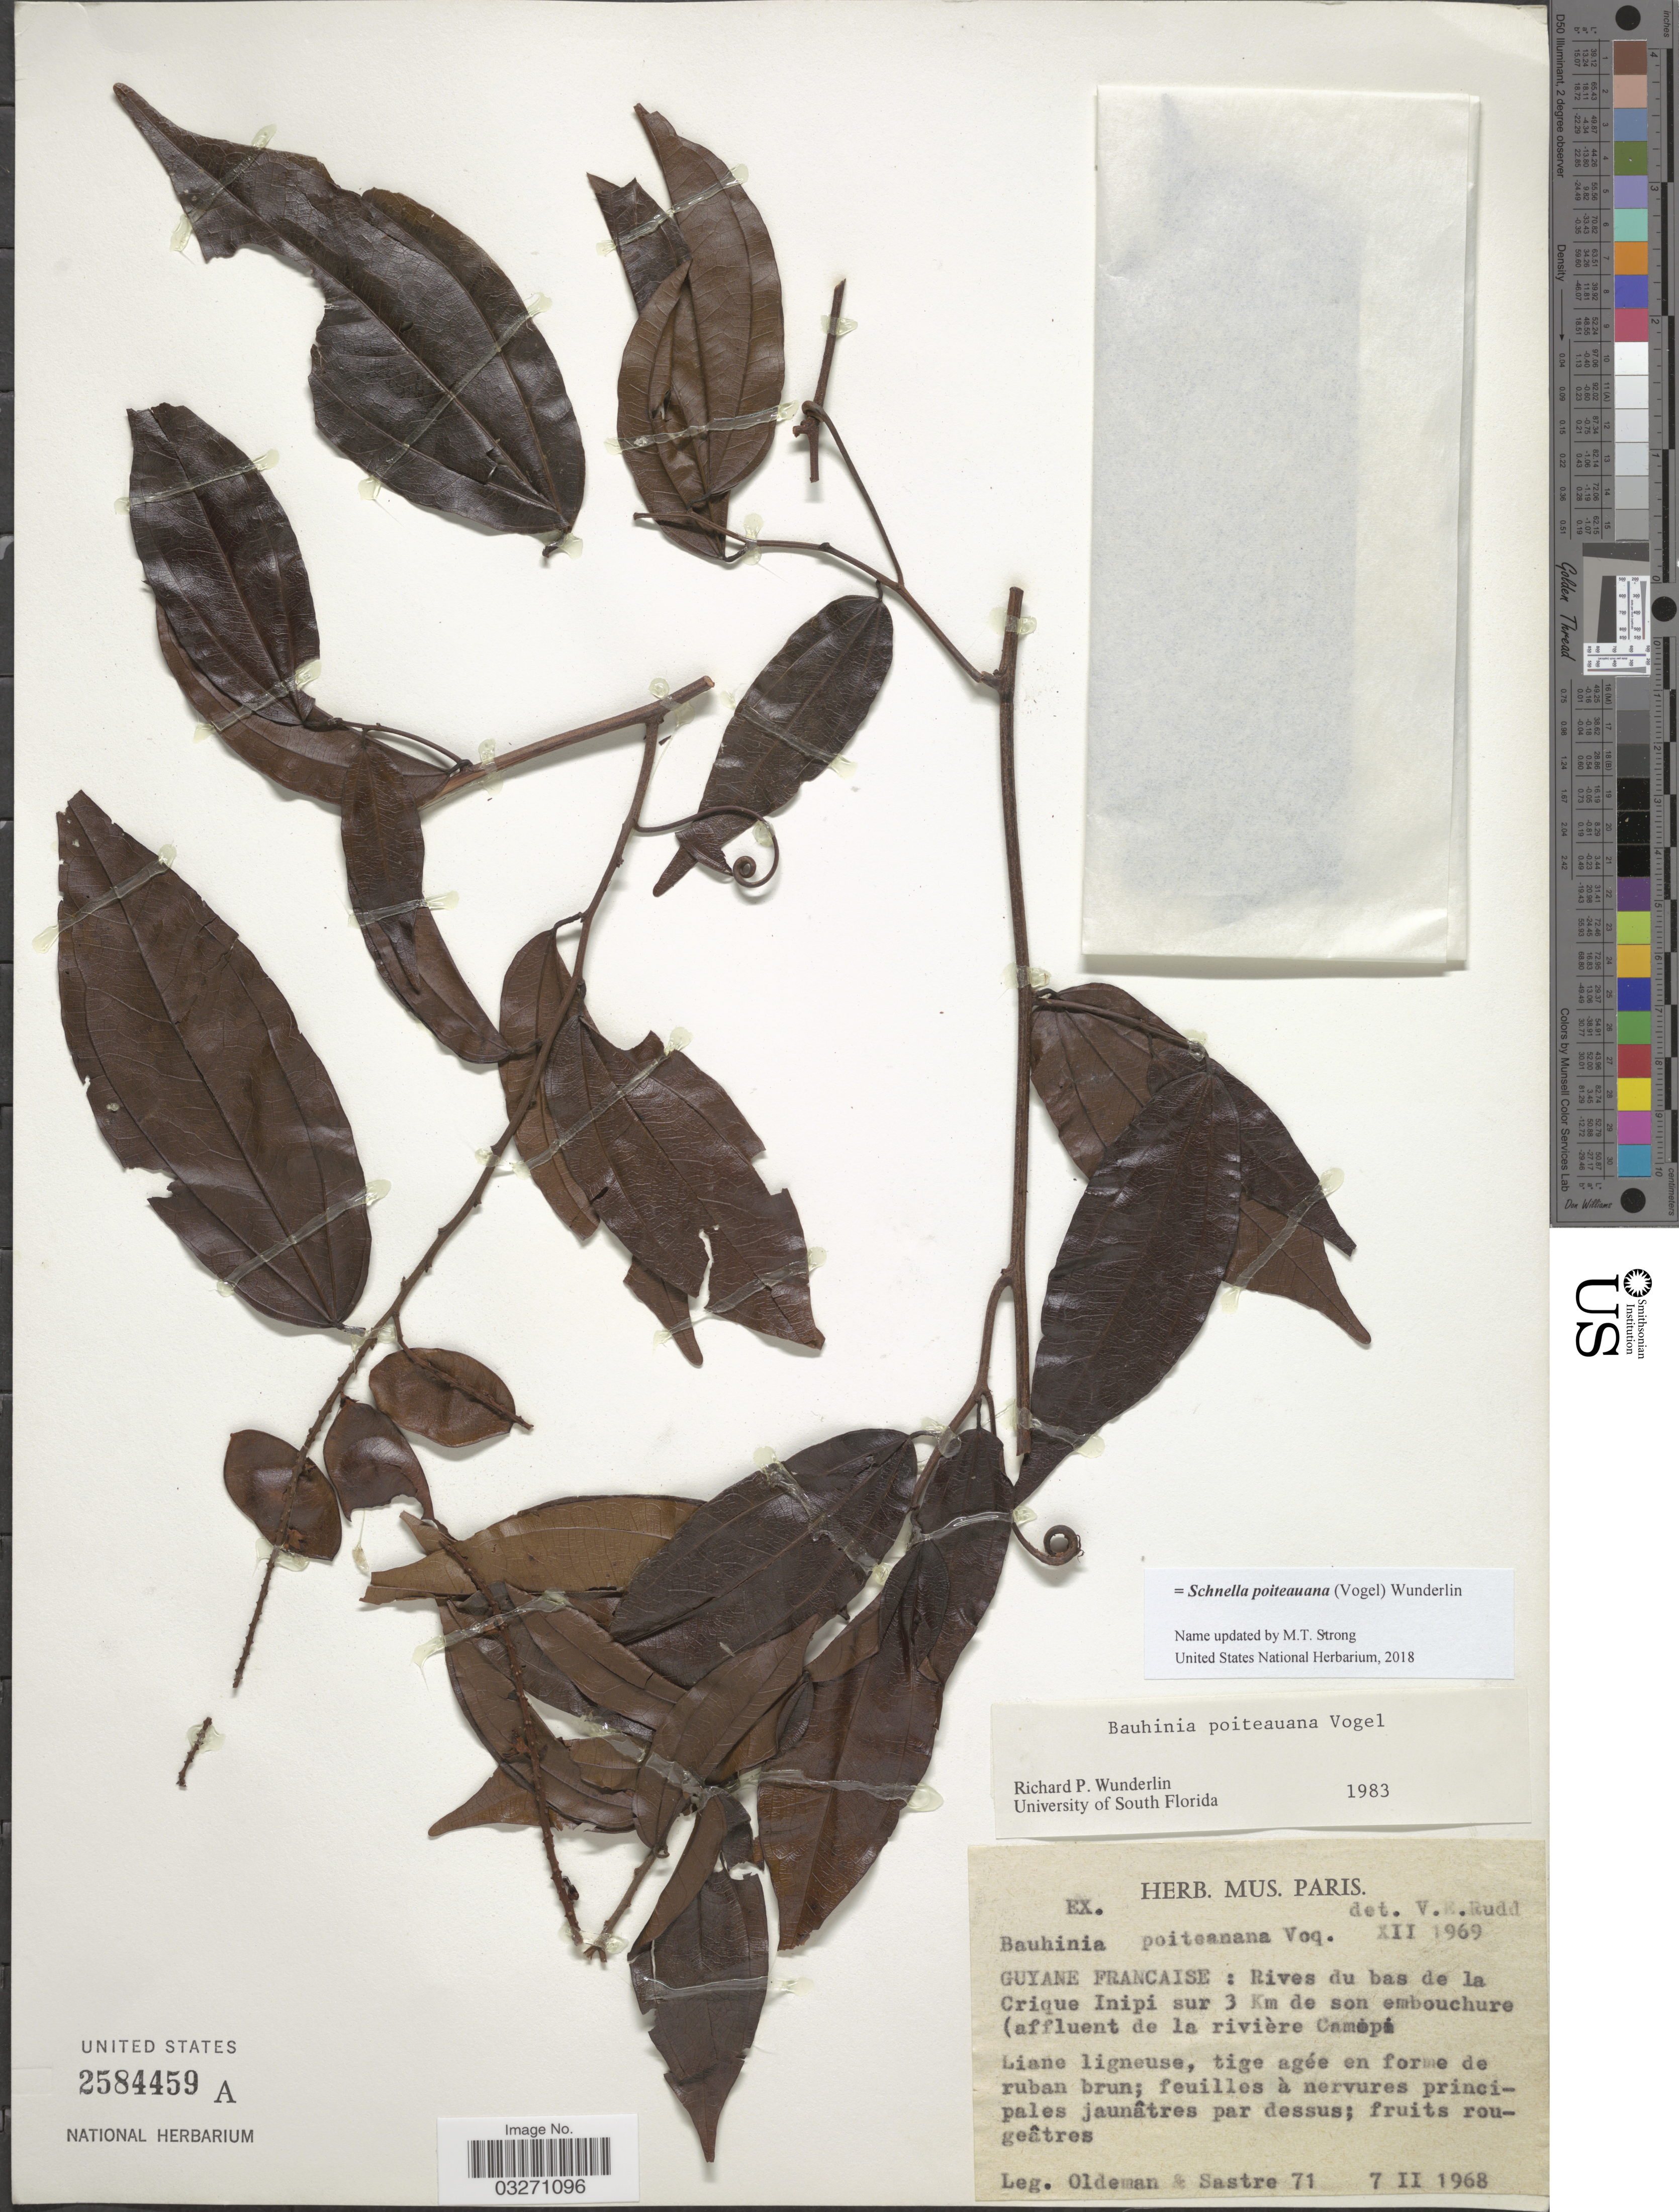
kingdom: Plantae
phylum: Tracheophyta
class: Magnoliopsida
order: Fabales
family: Fabaceae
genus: Schnella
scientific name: Schnella poiteauana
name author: (Vogel) Wunderlin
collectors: -- Oldeman & -- Sastre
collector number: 71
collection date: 1968-02-07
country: French Guiana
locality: Guyane Francaise: Rives du bas de la Crique Inipi sur 3 Km de son embouchure (affluent de la rivière Camipi [interpreted]).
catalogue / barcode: US 2584459A